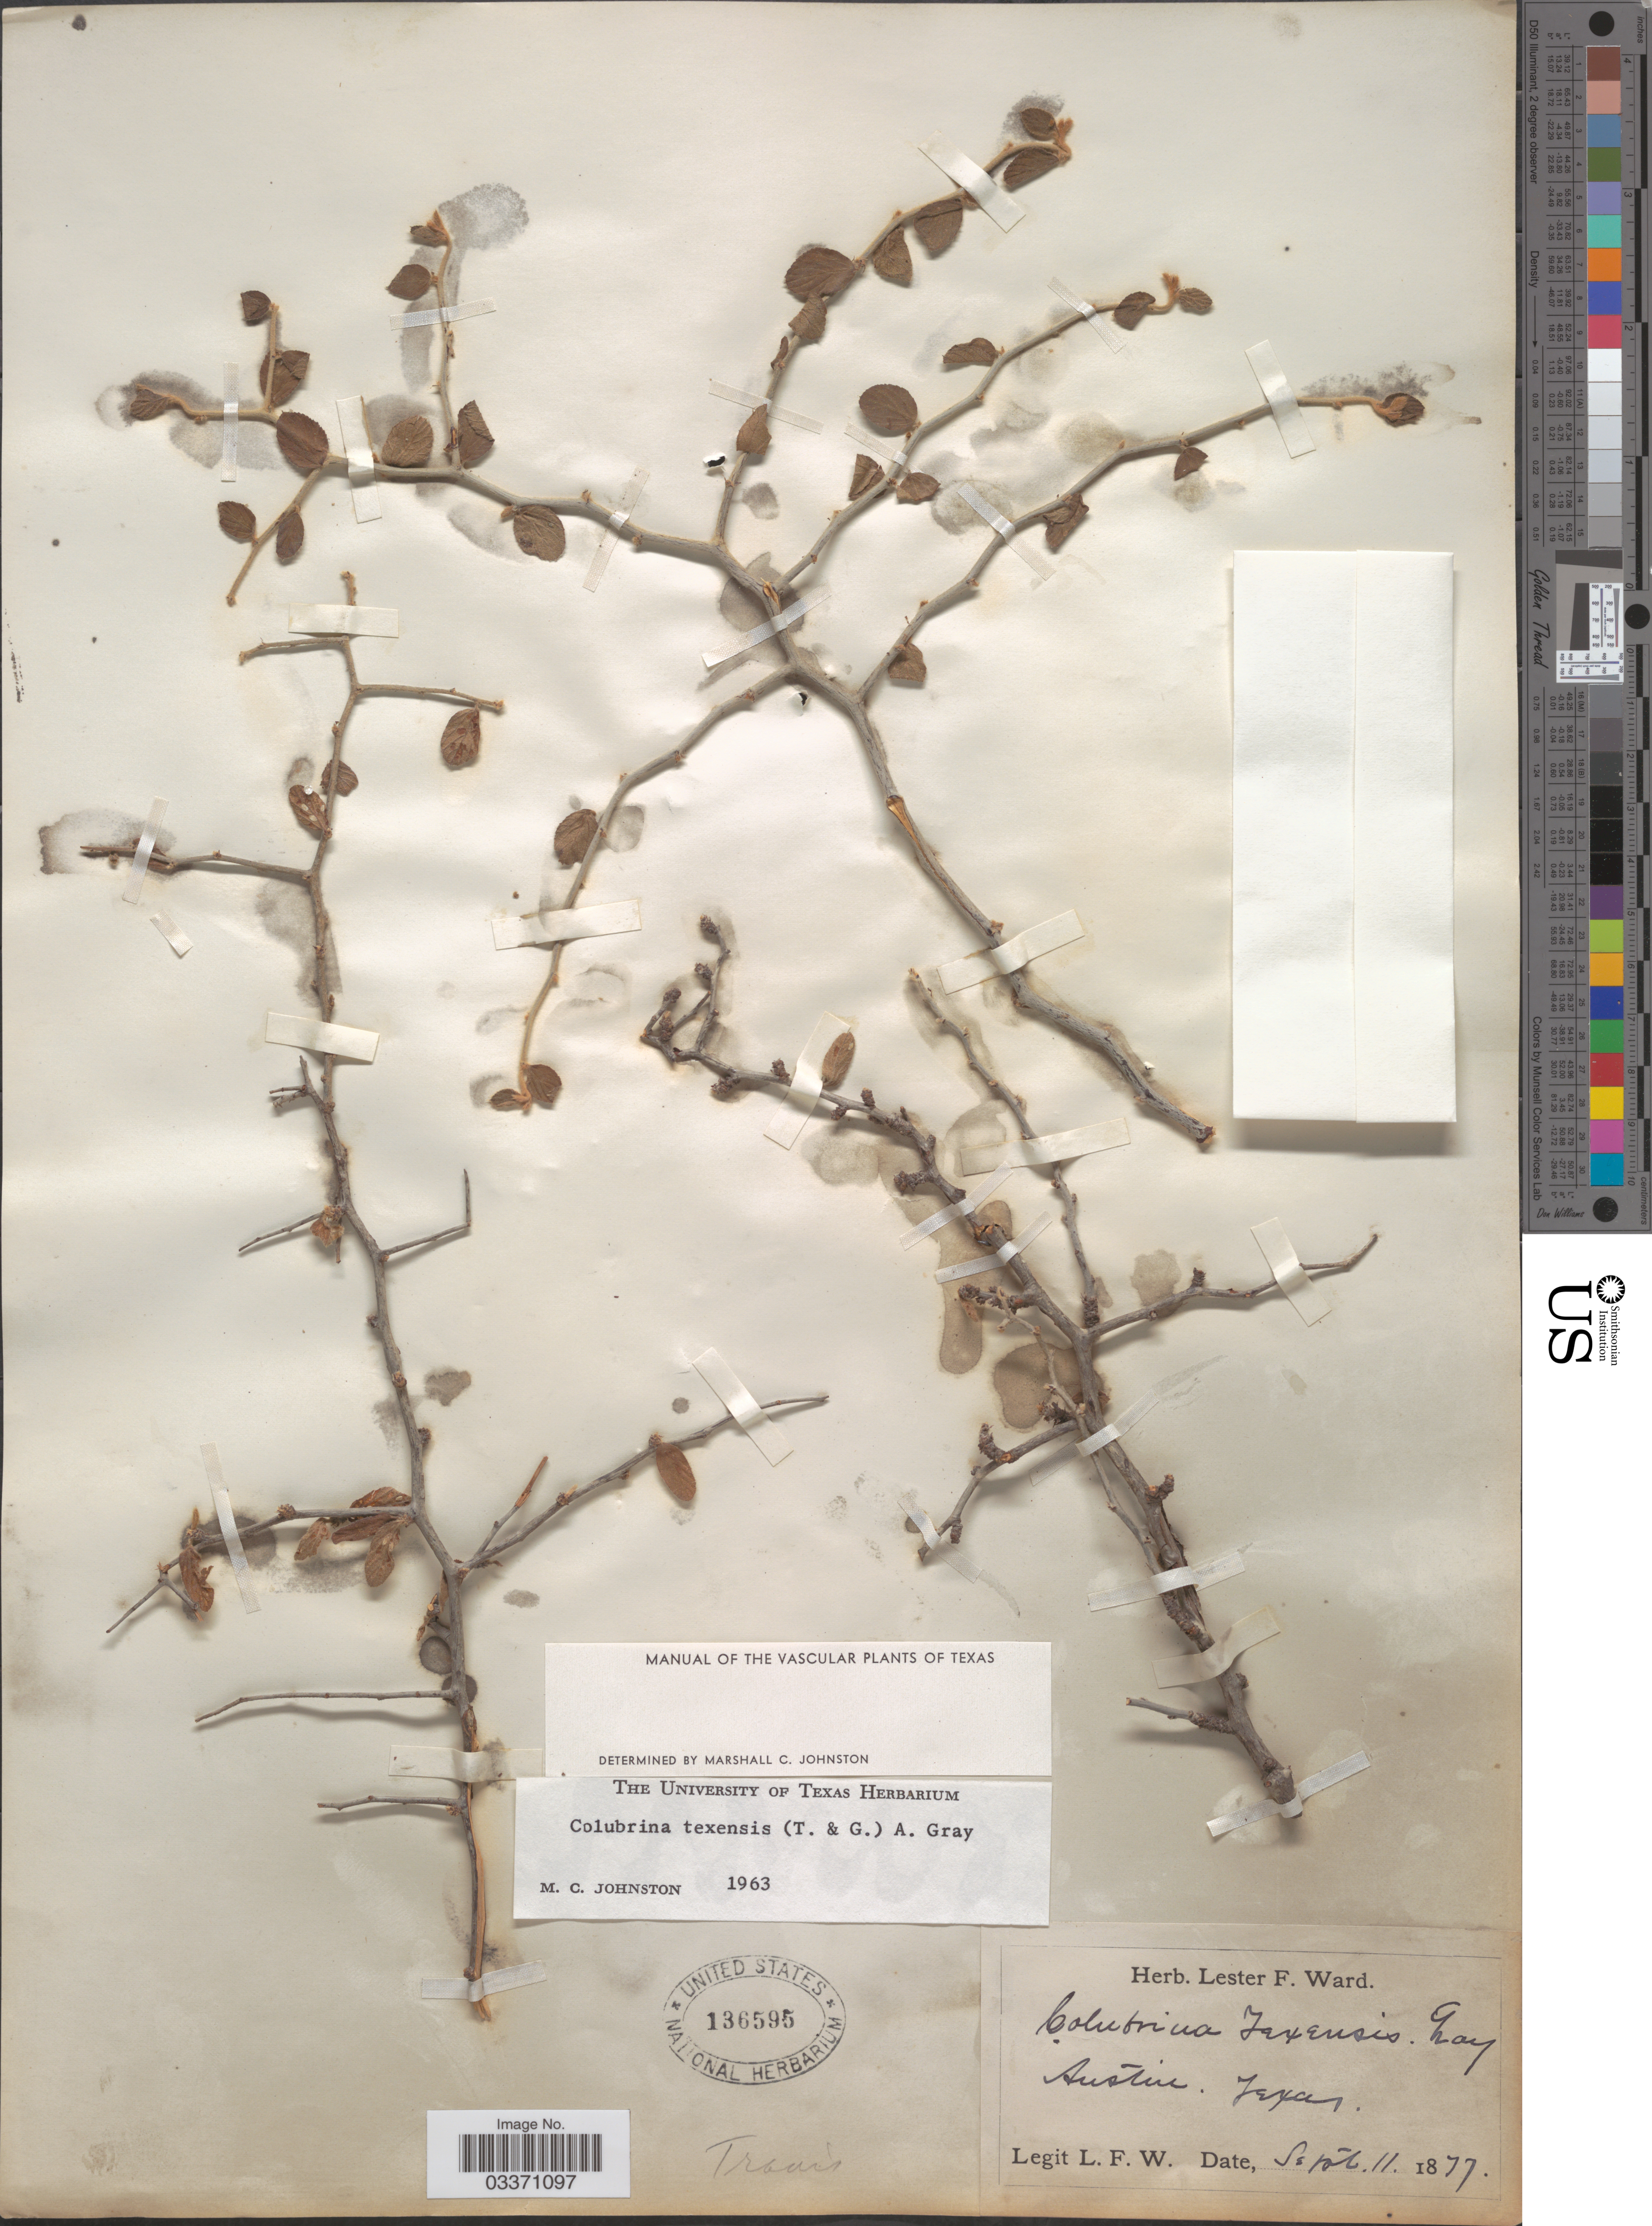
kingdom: Plantae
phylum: Tracheophyta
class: Magnoliopsida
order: Rosales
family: Rhamnaceae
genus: Colubrina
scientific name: Colubrina texensis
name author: (Torr. & A. Gray) A. Gray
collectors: L. F. Ward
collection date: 1877-09-11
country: United States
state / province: Texas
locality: Travis. [unsure placement] Austin.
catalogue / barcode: US 136595